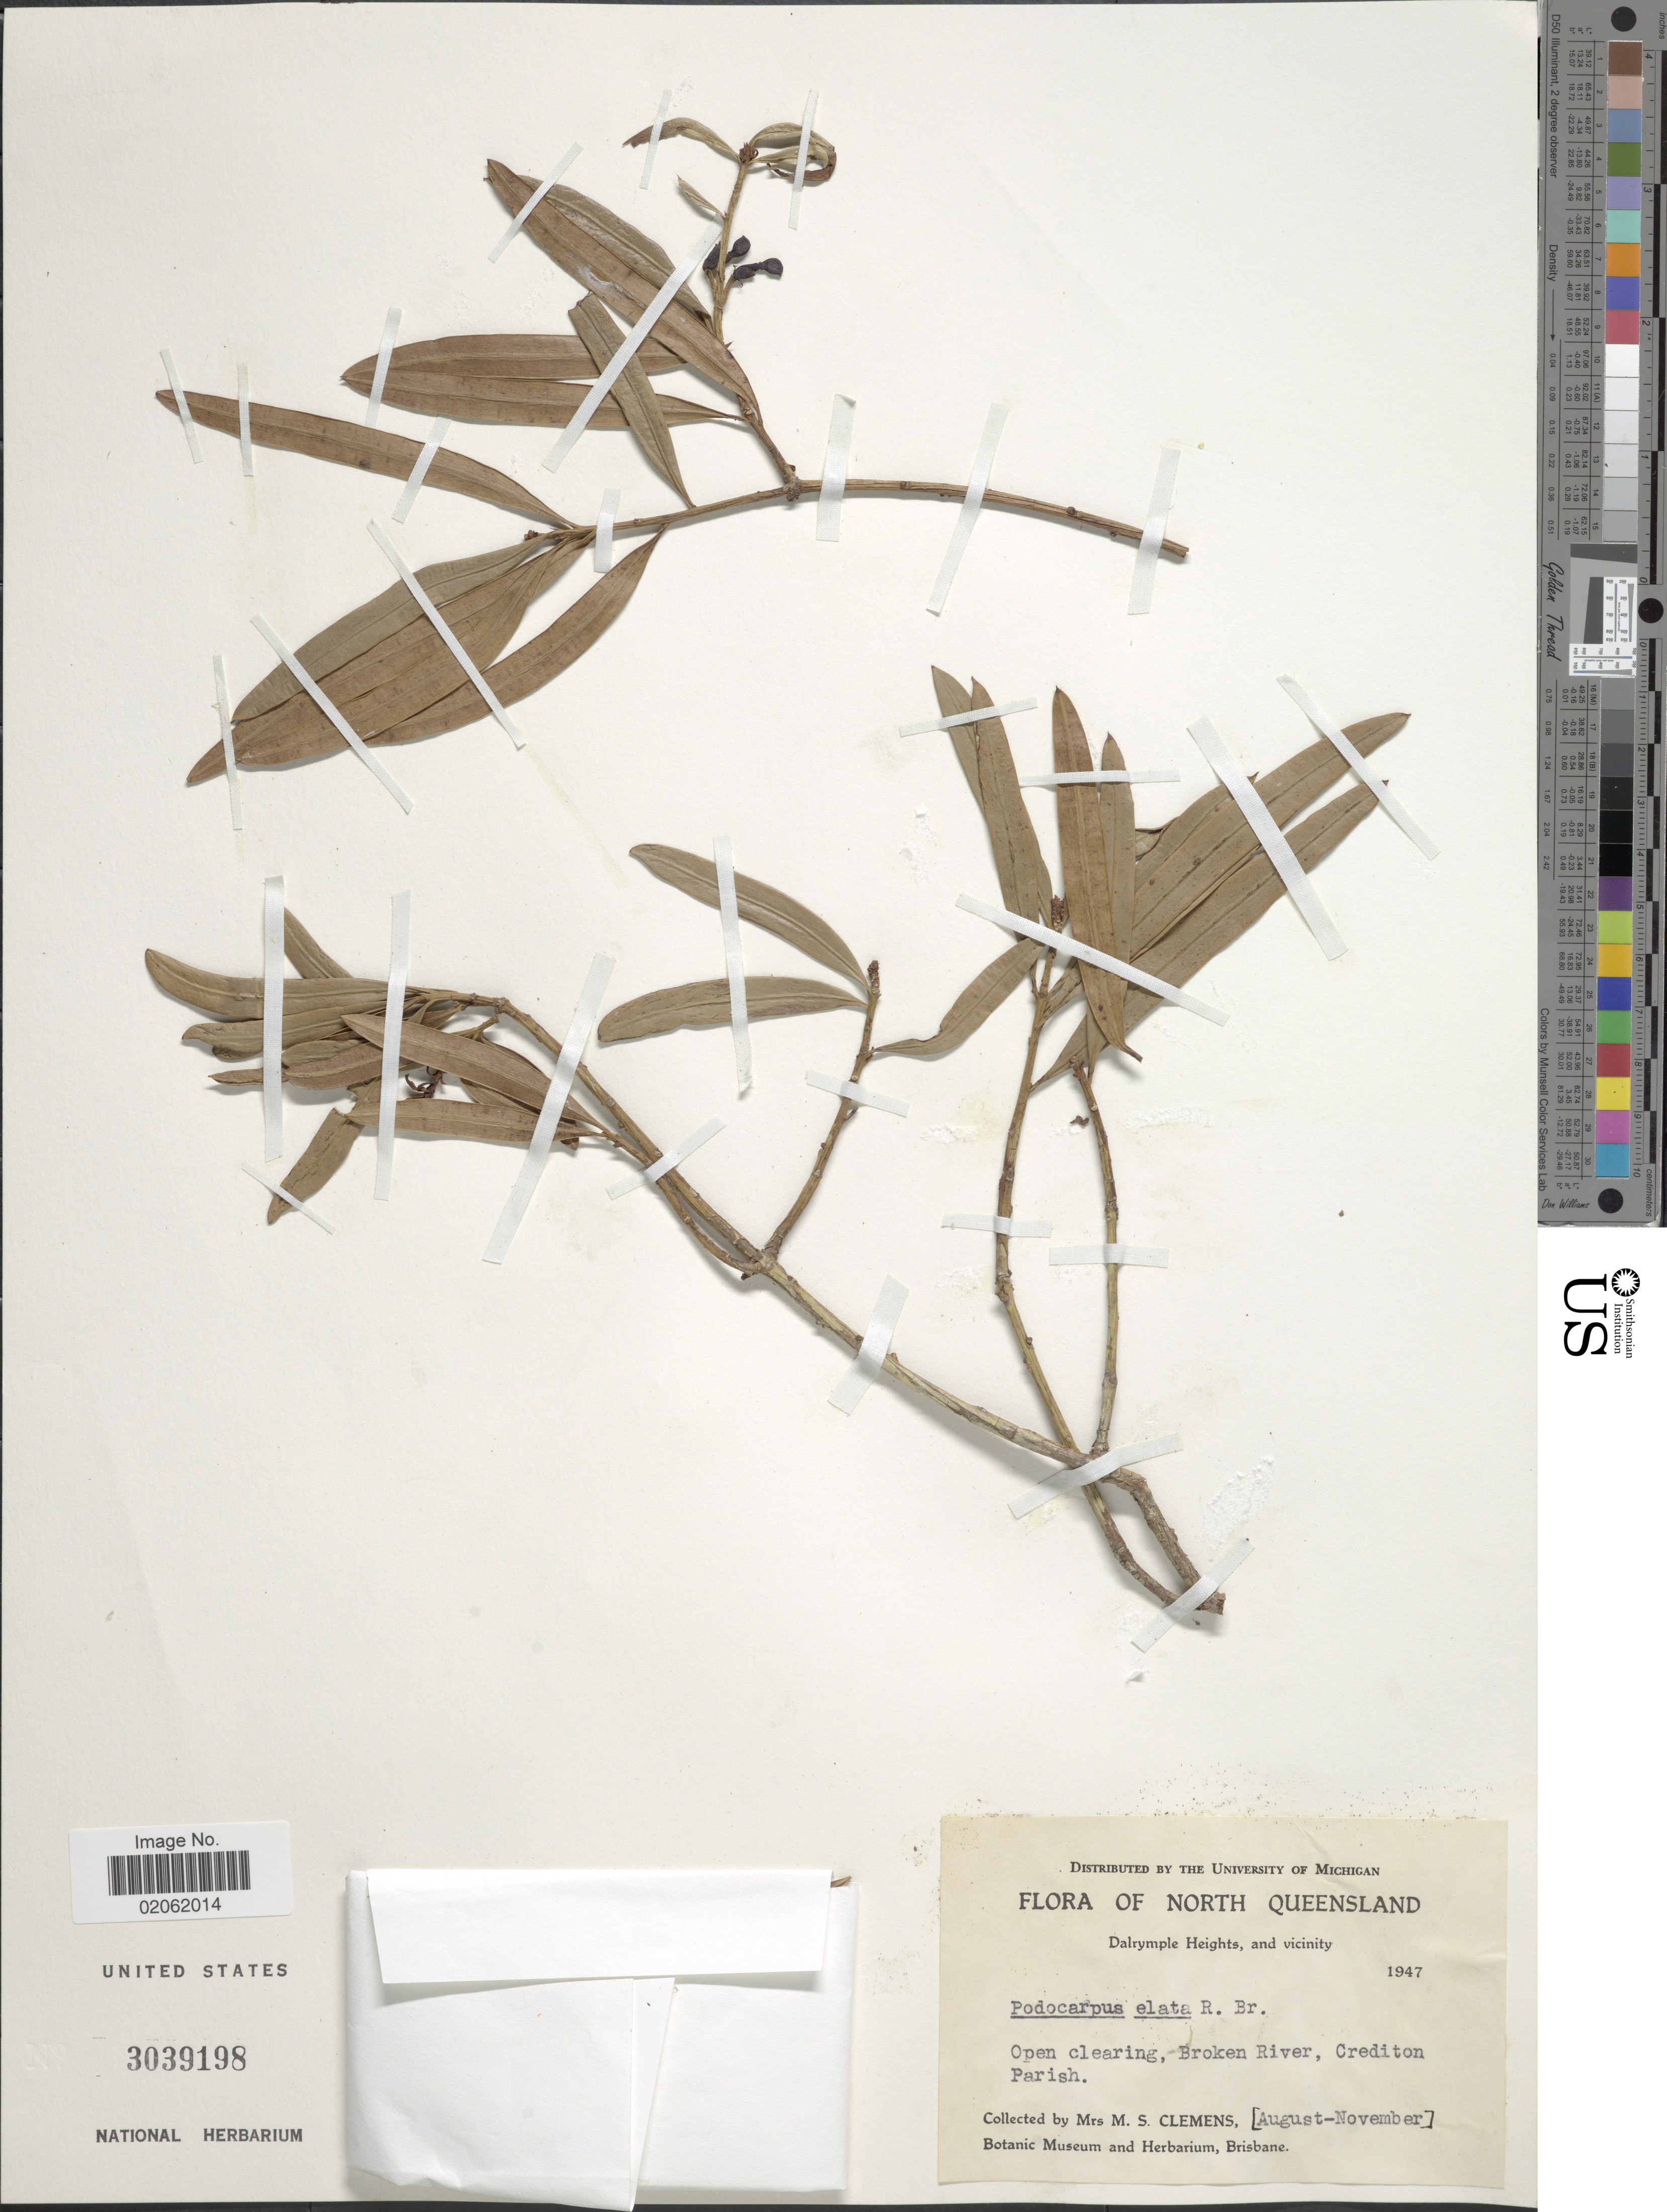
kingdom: Plantae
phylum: Tracheophyta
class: Pinopsida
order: Pinales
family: Podocarpaceae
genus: Podocarpus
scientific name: Podocarpus elatus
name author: R. Br. ex Endl.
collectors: M. S. Clemens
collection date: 1947-08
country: Australia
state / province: Queensland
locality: North Queensland, Open clearing, Broken River,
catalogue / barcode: US 3039198